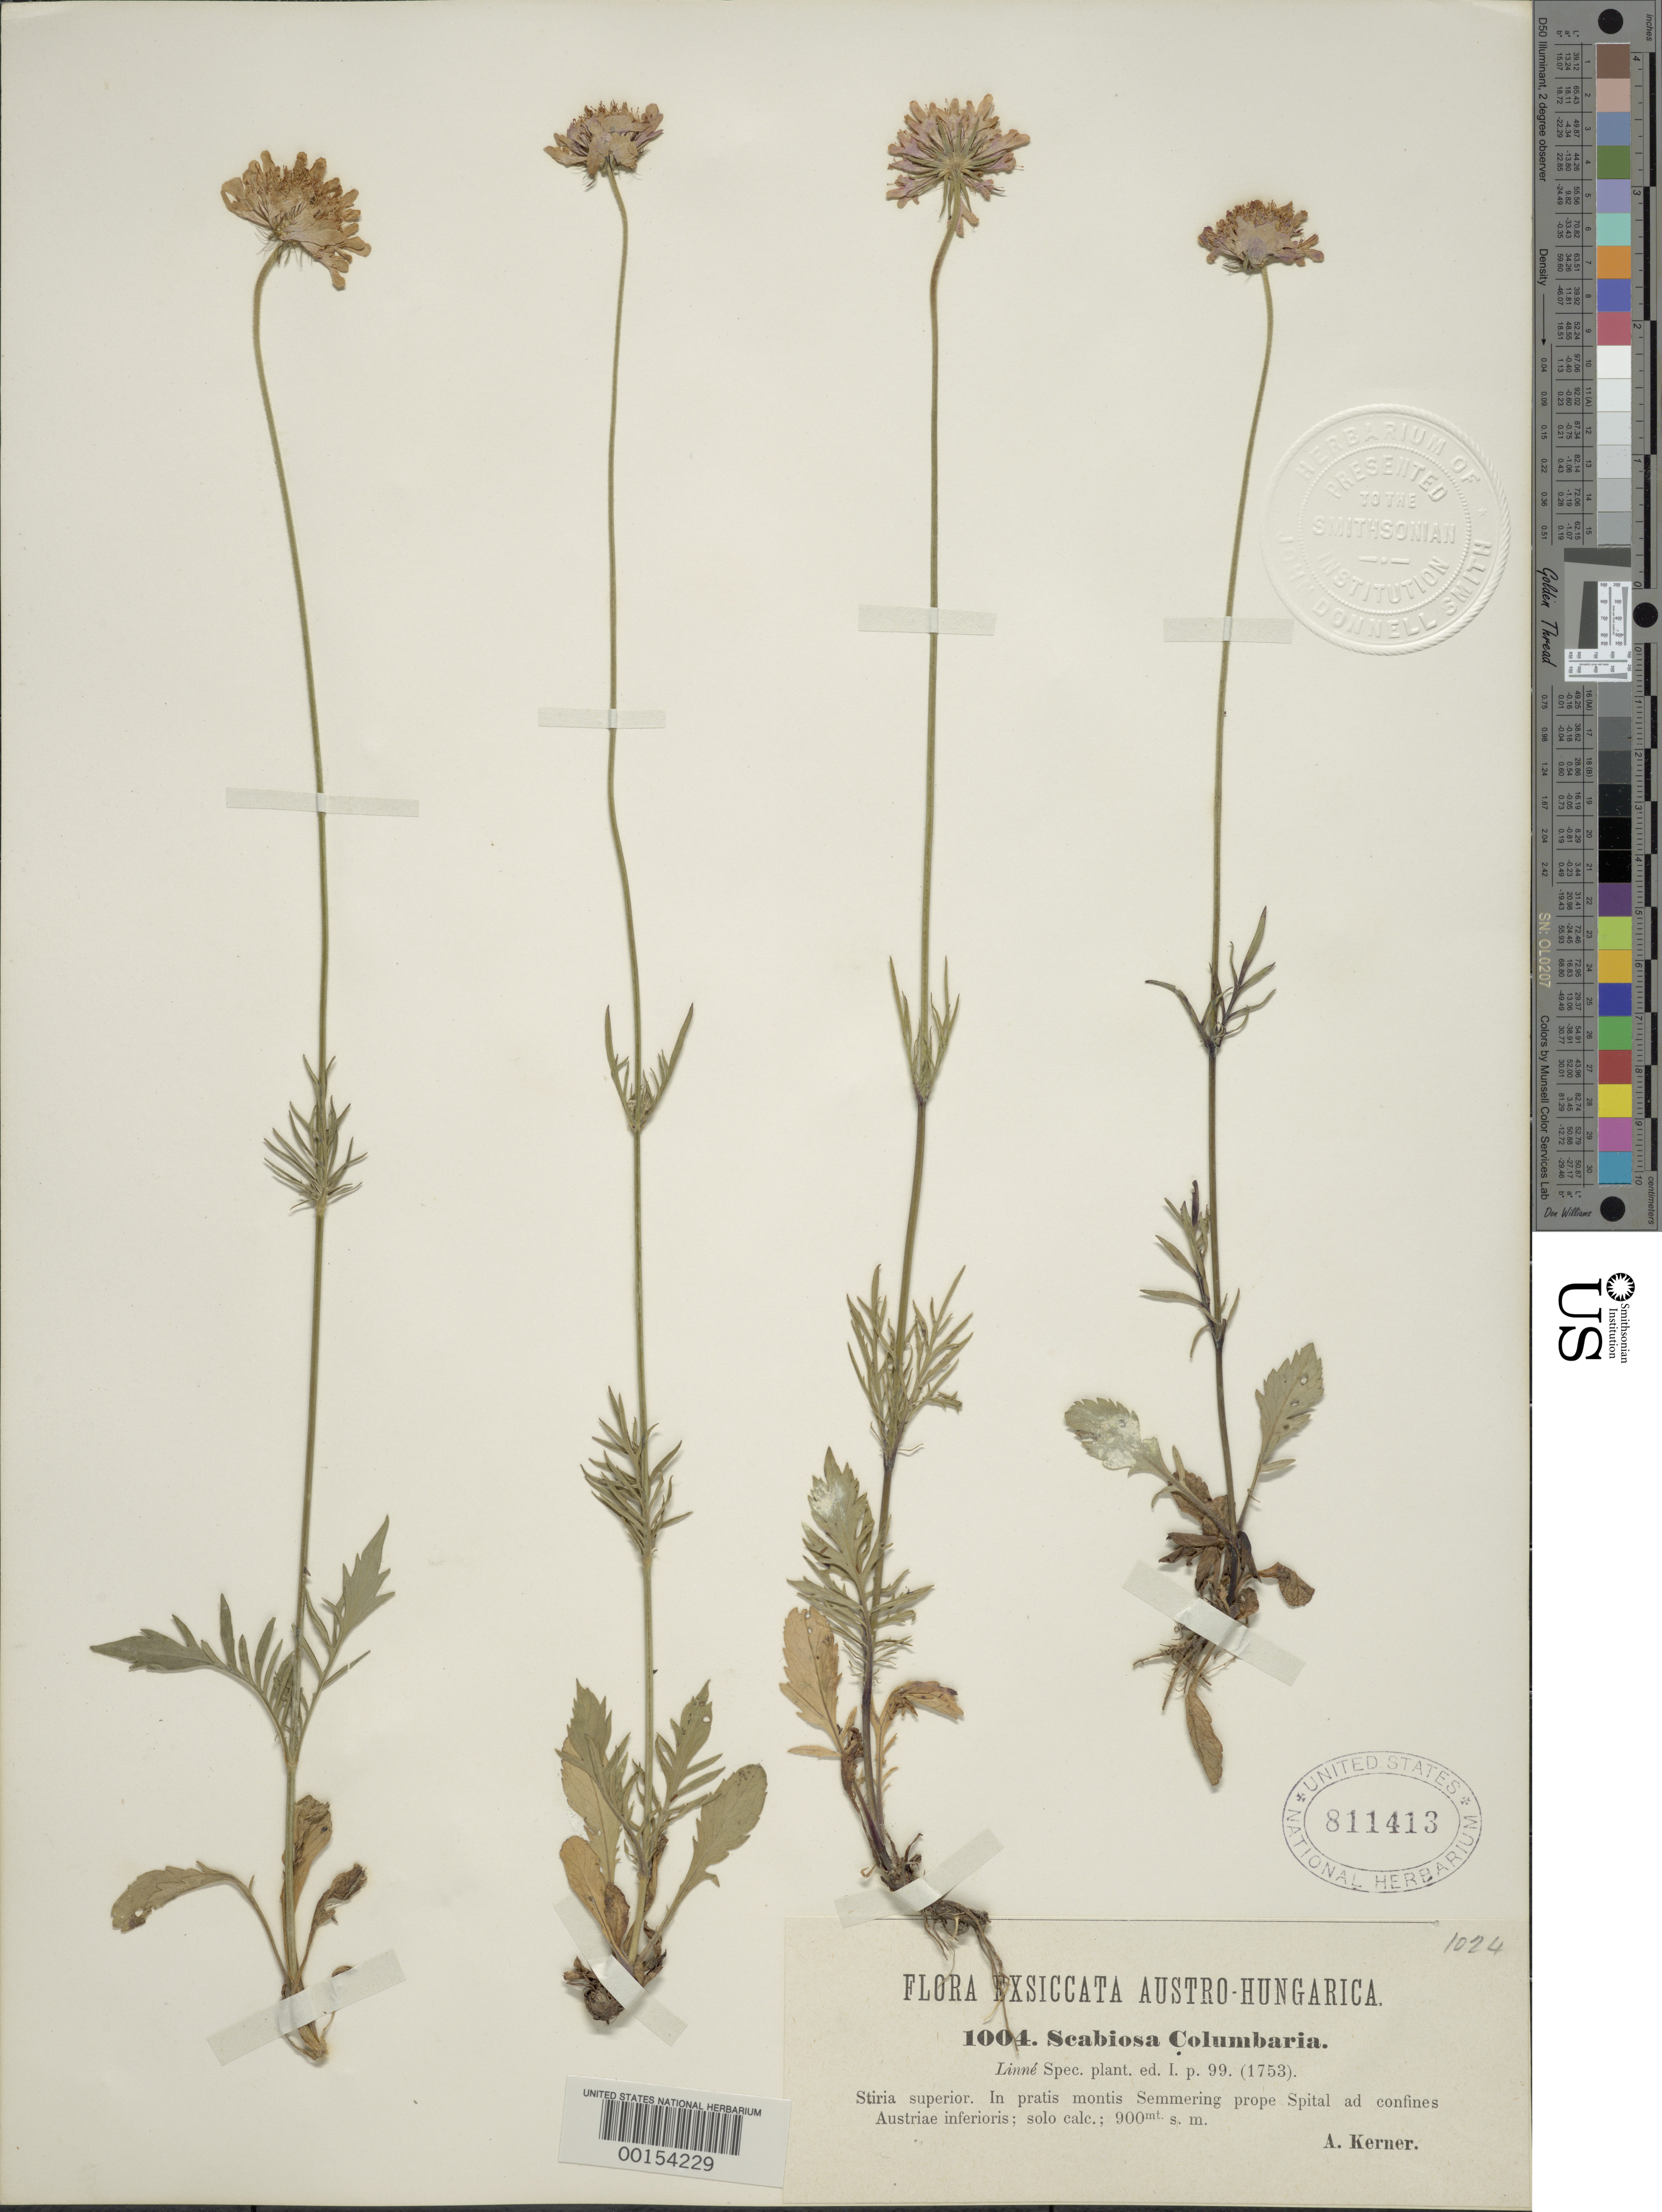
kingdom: Plantae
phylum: Tracheophyta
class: Magnoliopsida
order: Dipsacales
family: Caprifoliaceae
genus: Scabiosa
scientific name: Scabiosa columbaria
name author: L.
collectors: A. Kerner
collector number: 1004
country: Austria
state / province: Steiermark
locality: Austro-Hungarica. Stiria superior. In pratis montis Semmering prope Spital ad confines Austriae inferioris; solo calc.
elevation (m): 900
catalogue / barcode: US 811413